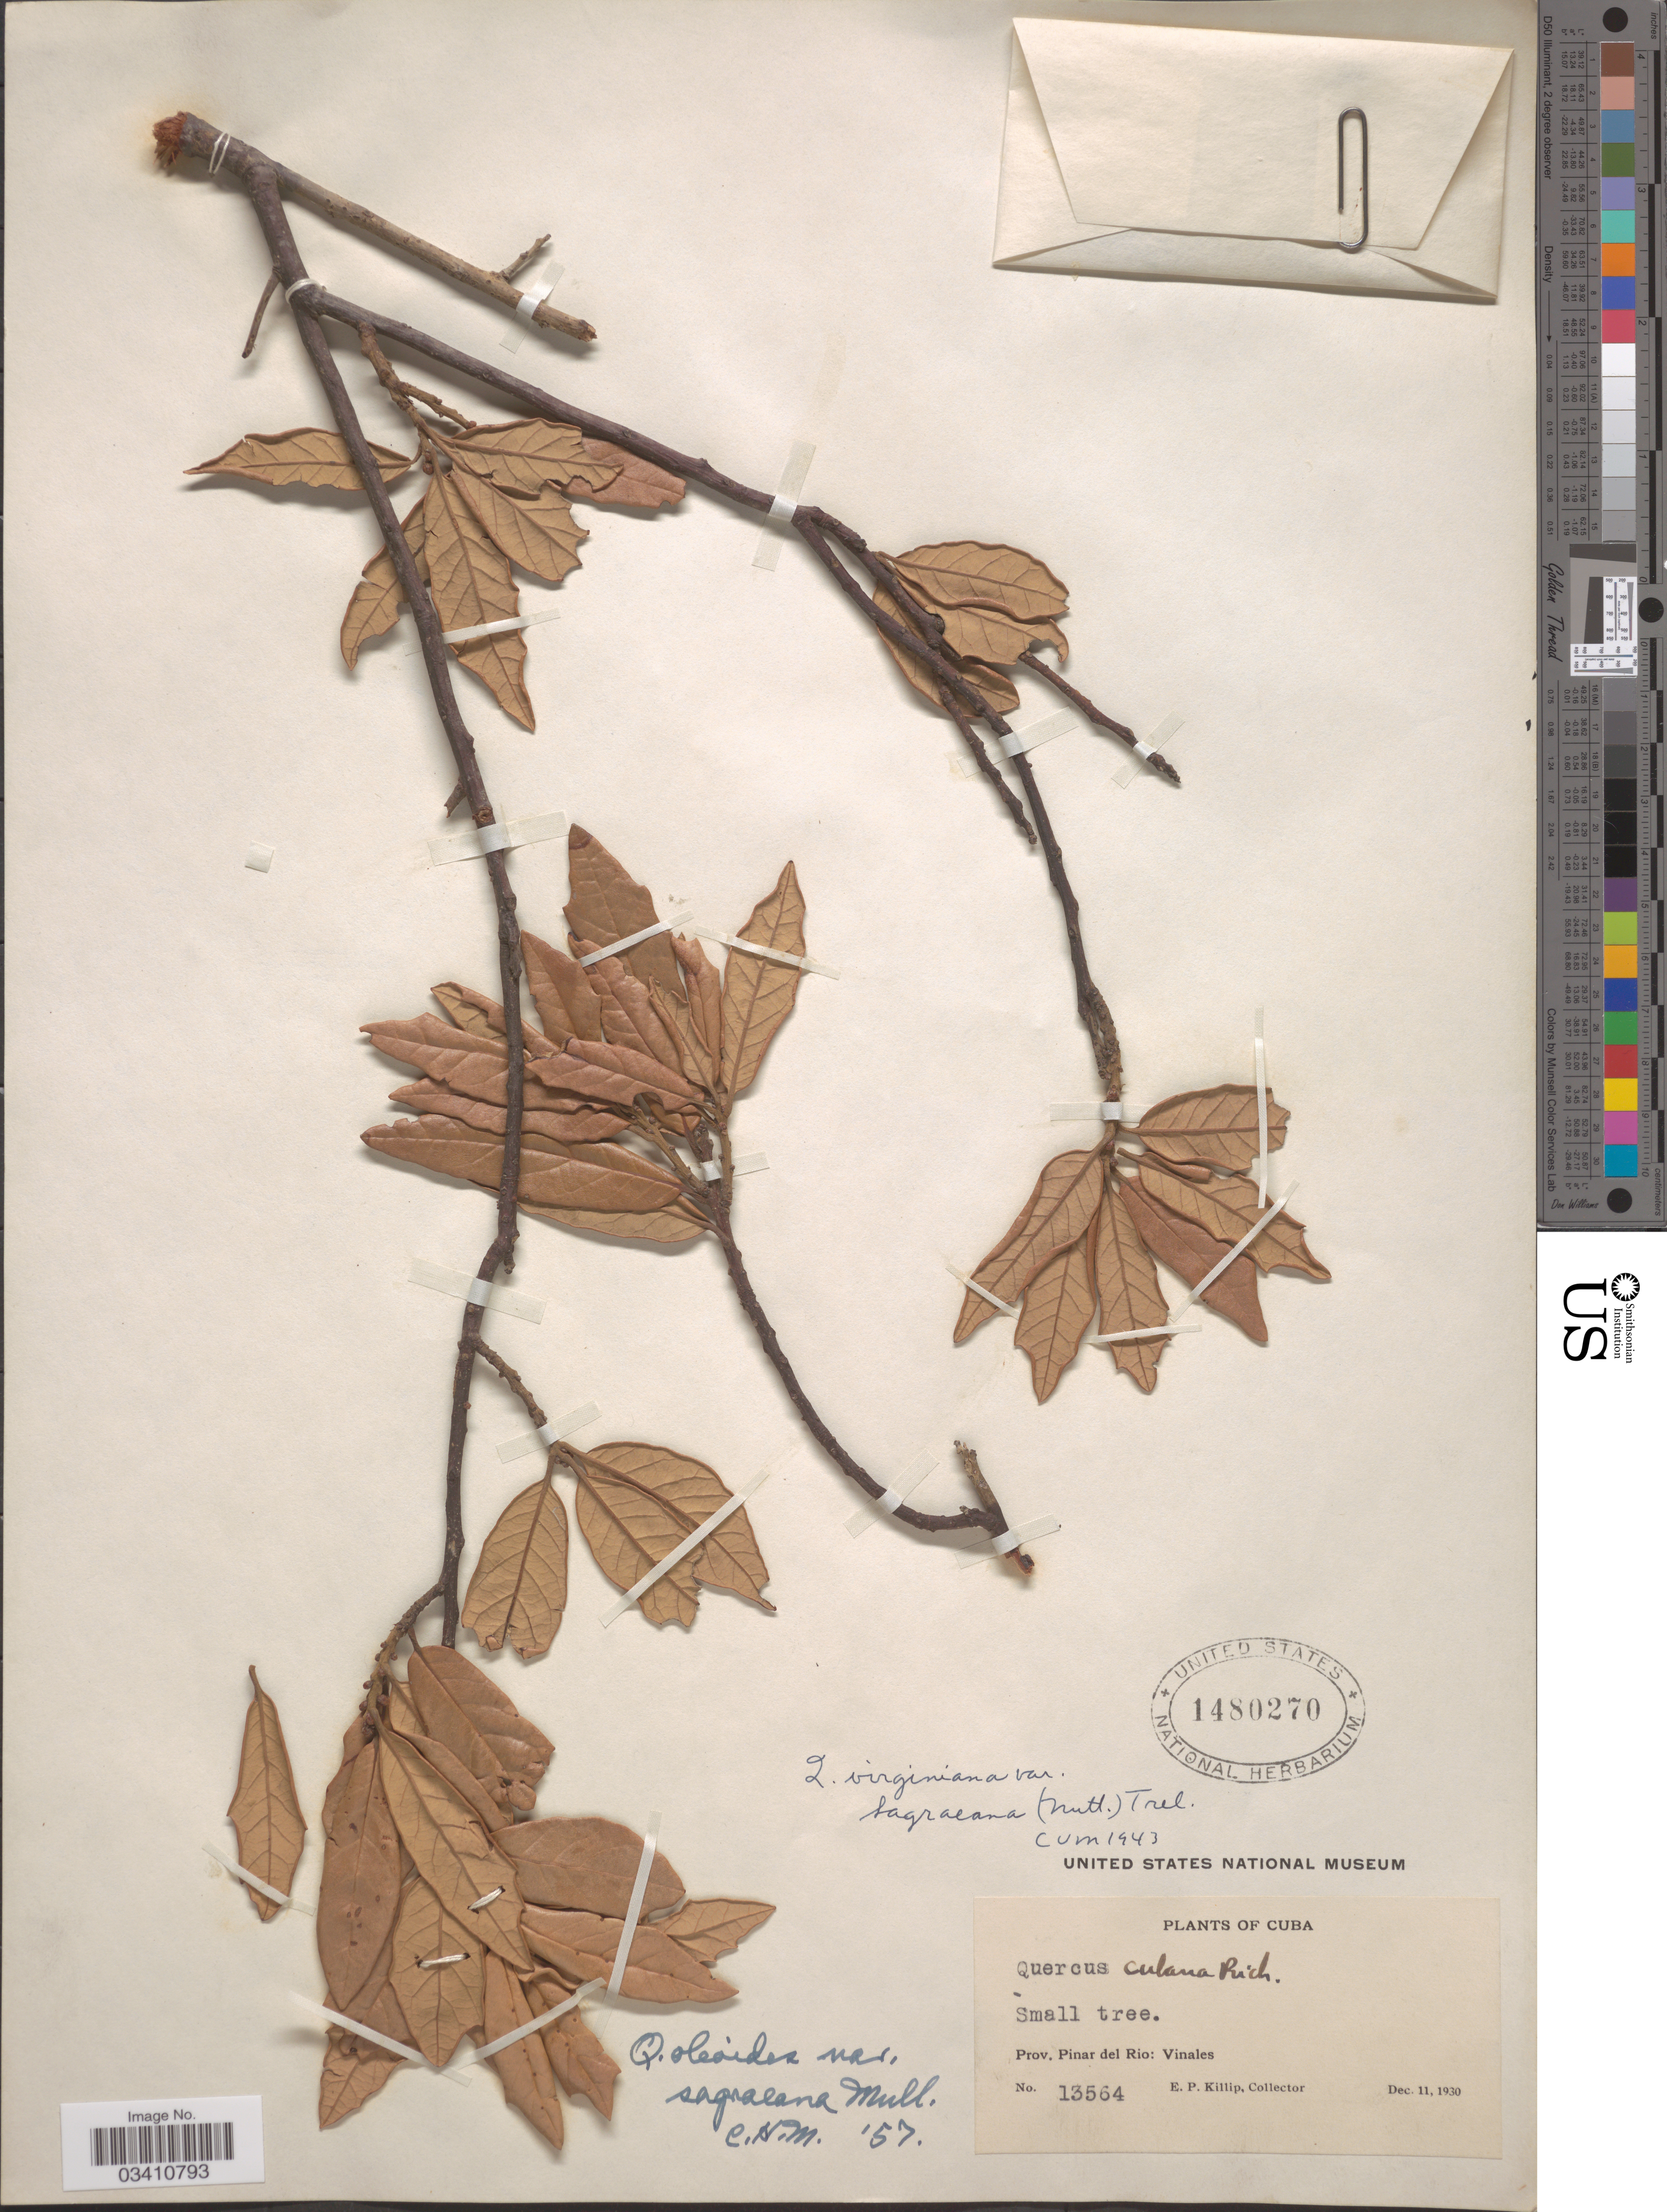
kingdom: Plantae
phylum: Tracheophyta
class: Magnoliopsida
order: Fagales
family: Fagaceae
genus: Quercus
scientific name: Quercus oleoides var. sagraeana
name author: Schltdl. & Cham.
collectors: E. P. Killip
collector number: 13564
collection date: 1930-12-11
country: Cuba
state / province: Pinar del Río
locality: Vinales.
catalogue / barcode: US 1480270